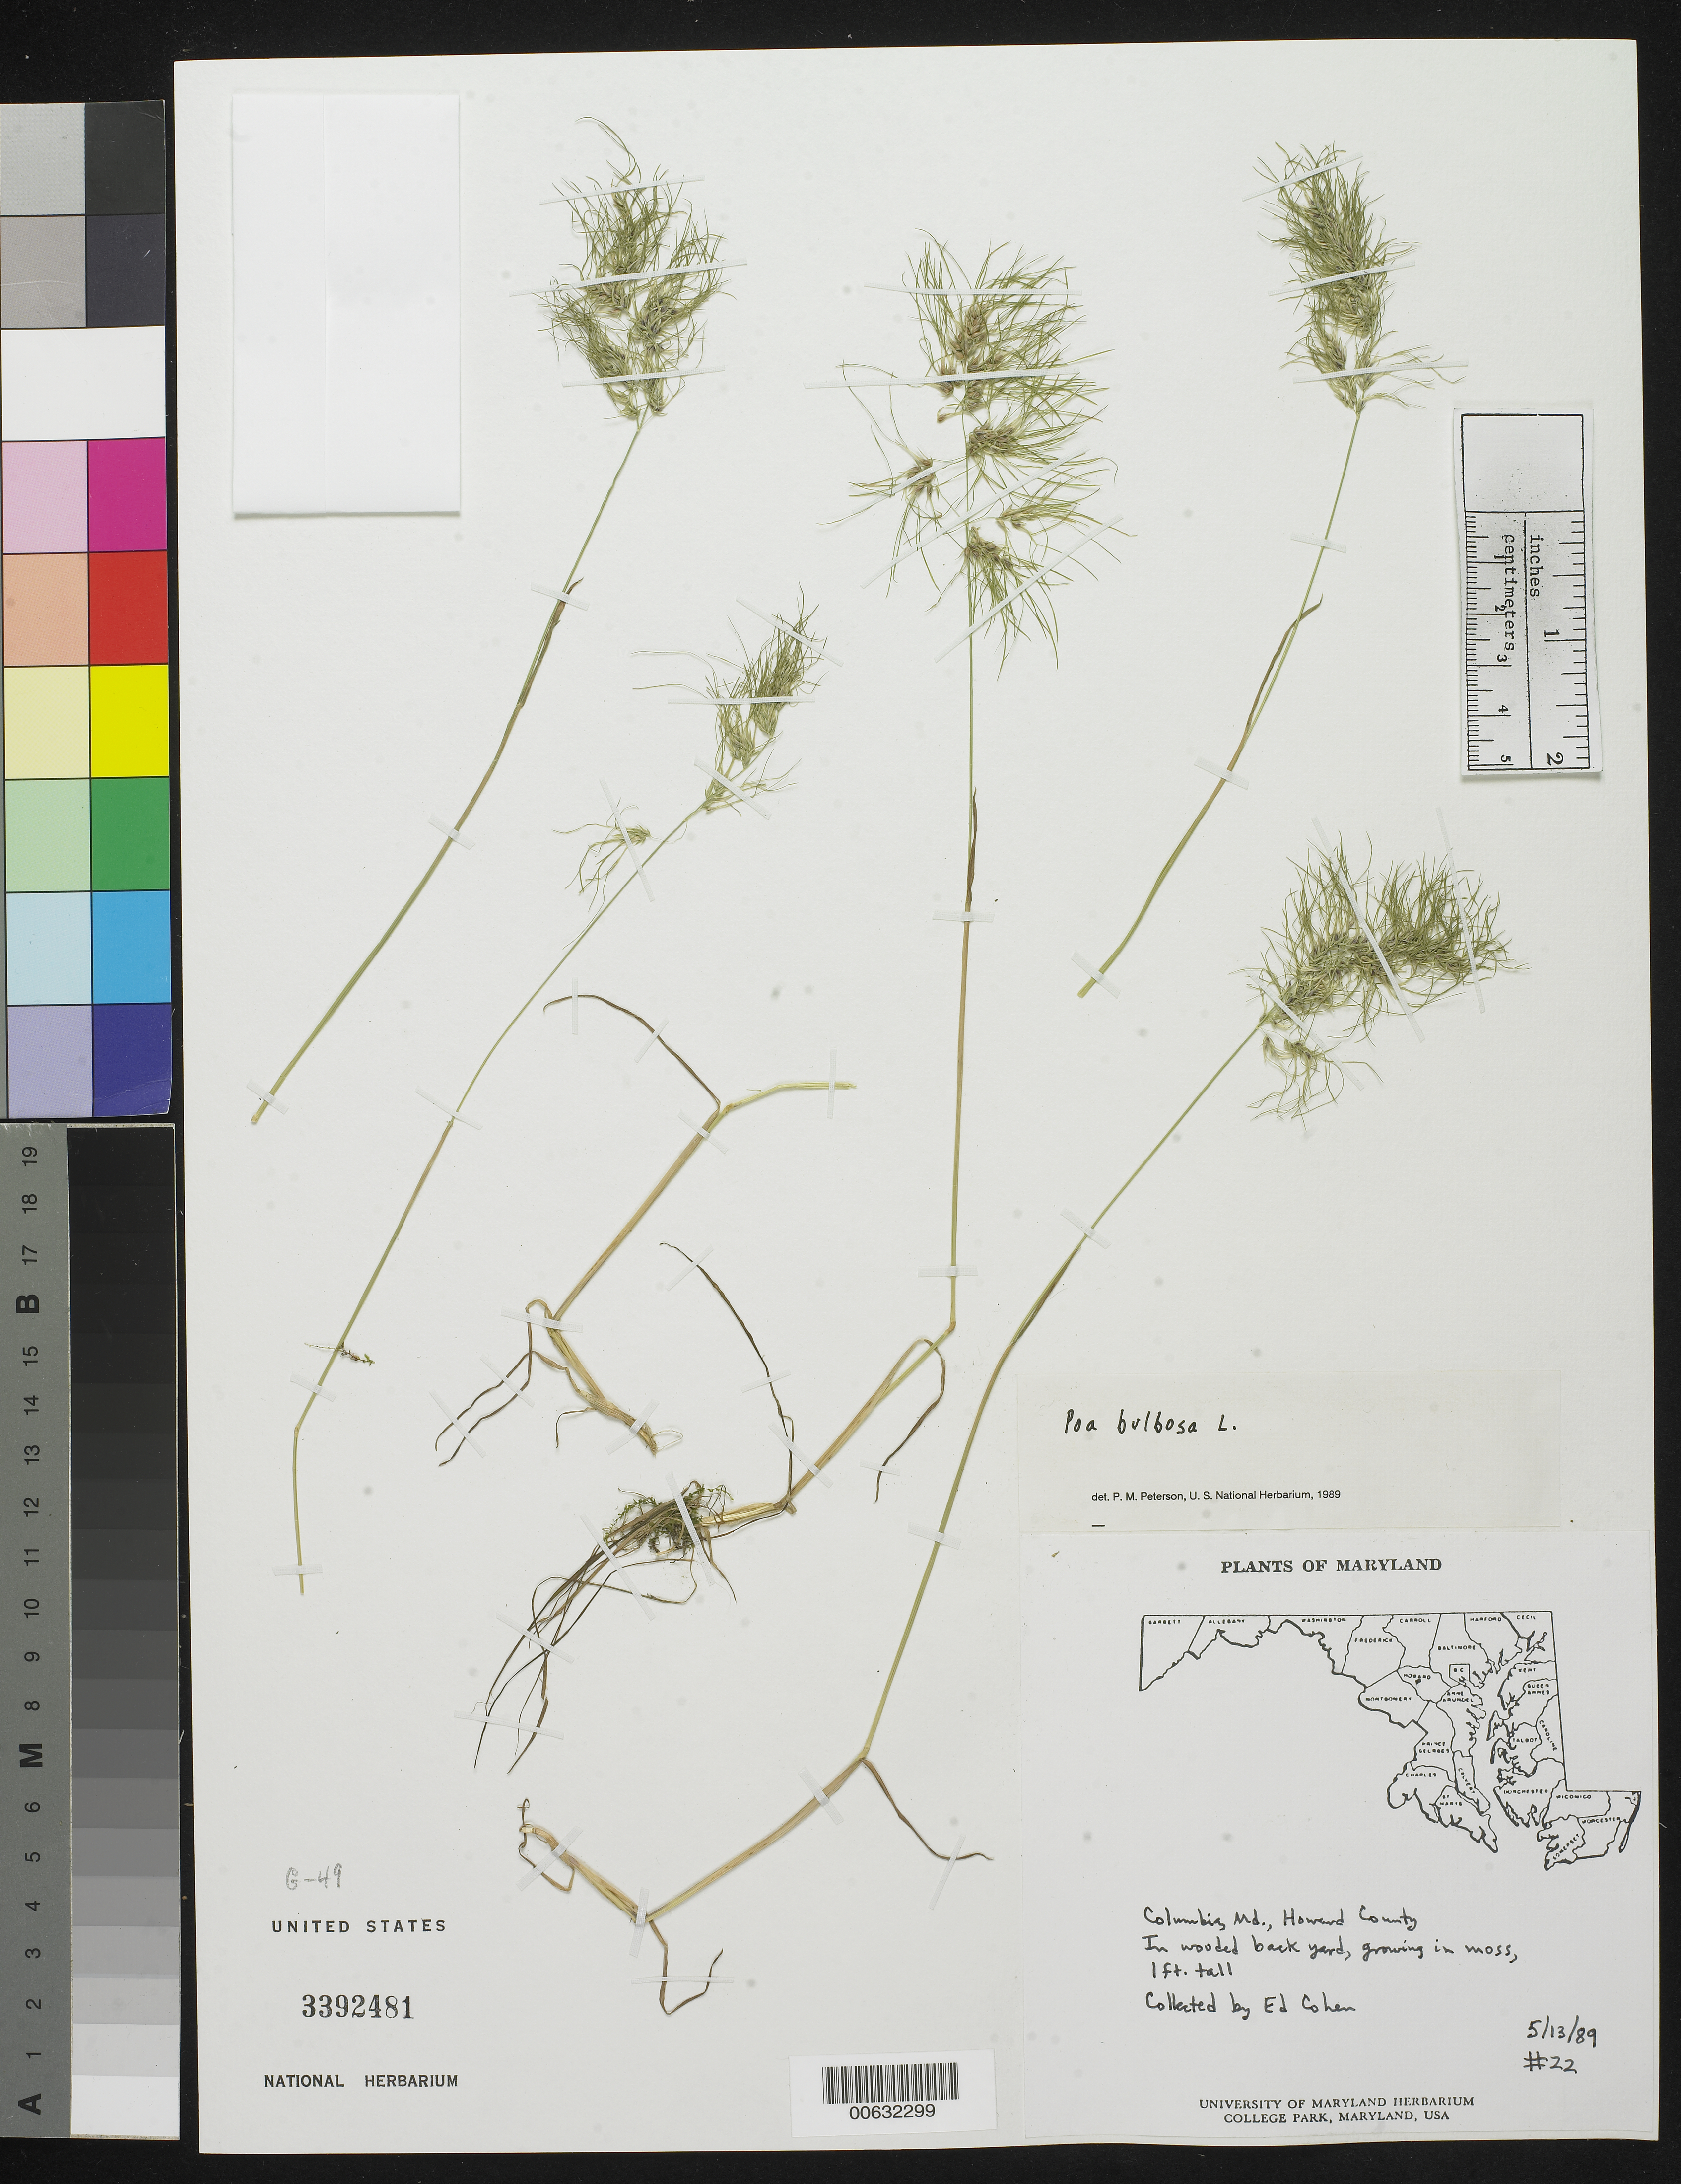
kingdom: Plantae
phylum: Tracheophyta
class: Liliopsida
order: Poales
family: Poaceae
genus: Poa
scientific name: Poa iconia var. iconia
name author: Azn.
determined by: Soreng, Robert J., Research Associate (BOT), Smithsonian Institution - National Museum of Natural History (UNITED STATES)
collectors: E. Cohen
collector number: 22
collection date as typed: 13 May 1989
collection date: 1989-05-13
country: United States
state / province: Maryland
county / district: Howard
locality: Columbia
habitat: In wooded back yard, growing in moss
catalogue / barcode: US 3392481